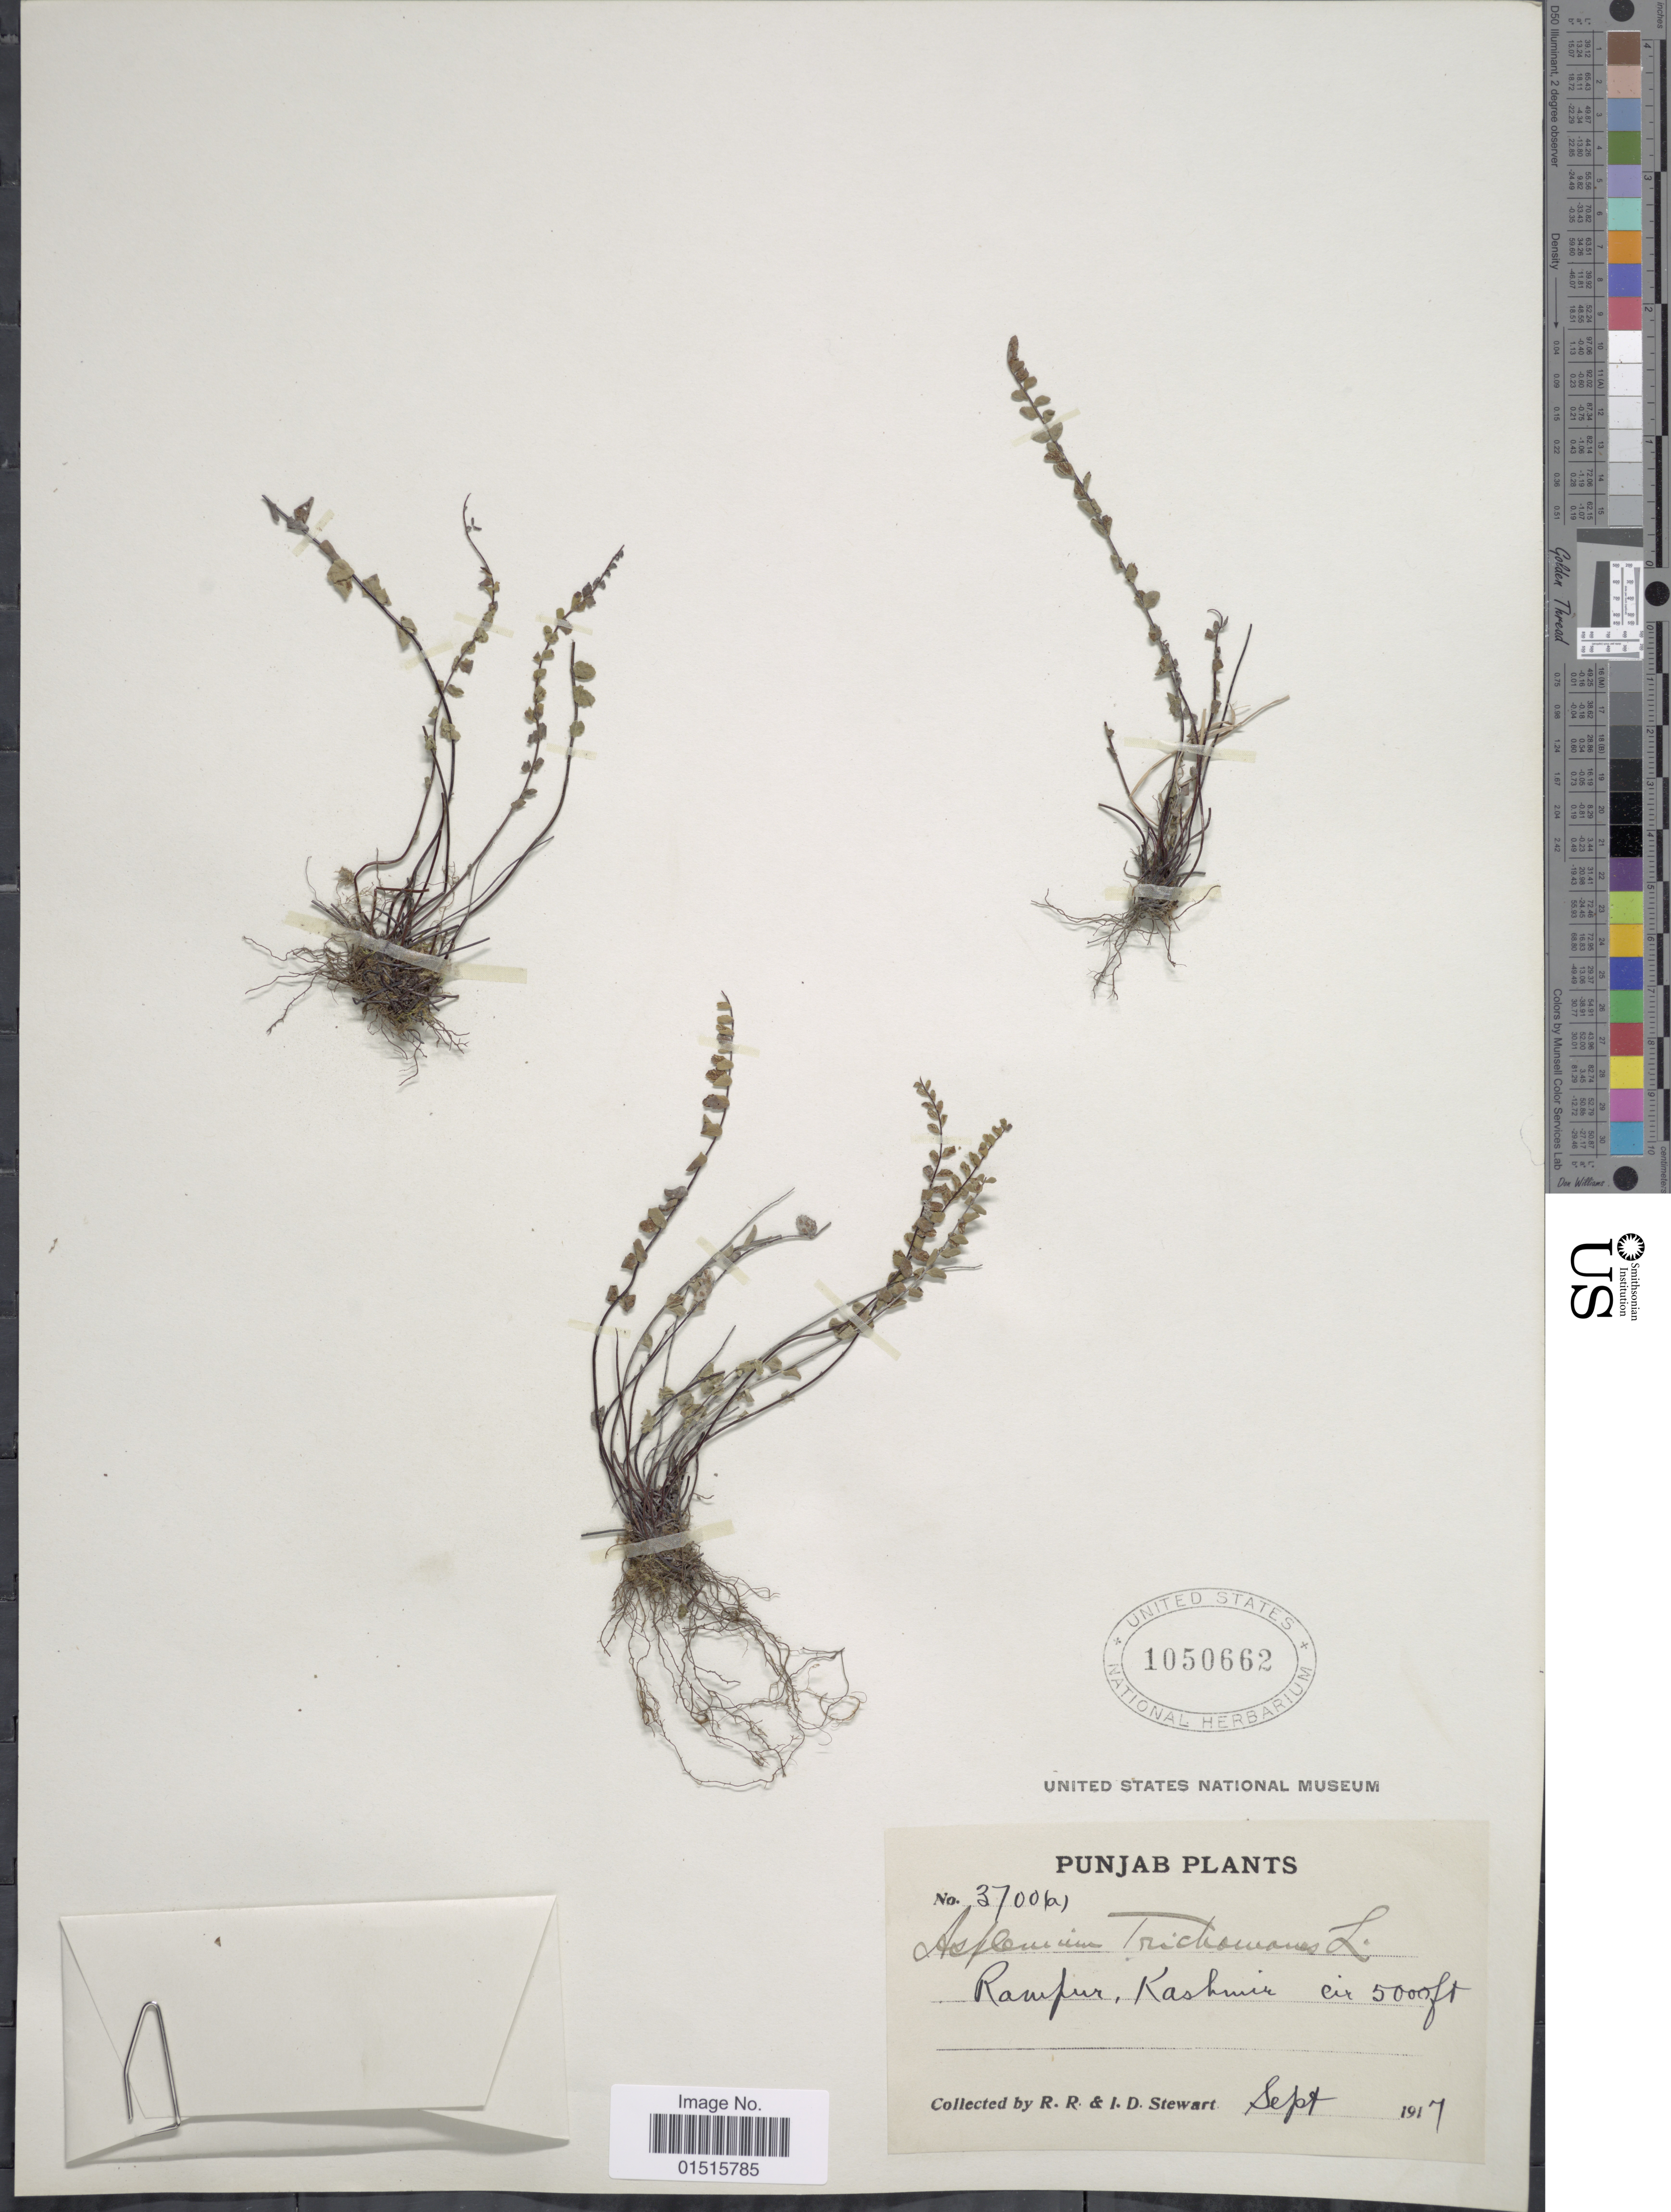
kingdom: Plantae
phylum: Tracheophyta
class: Polypodiopsida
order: Polypodiales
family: Aspleniaceae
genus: Asplenium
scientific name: Asplenium trichomanes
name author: L.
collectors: R. R. Stewart & I. Stewart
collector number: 3700 (a)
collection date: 1917-09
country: India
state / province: Punjab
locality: Rampur, Kashmir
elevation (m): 1524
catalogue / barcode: US 1050662